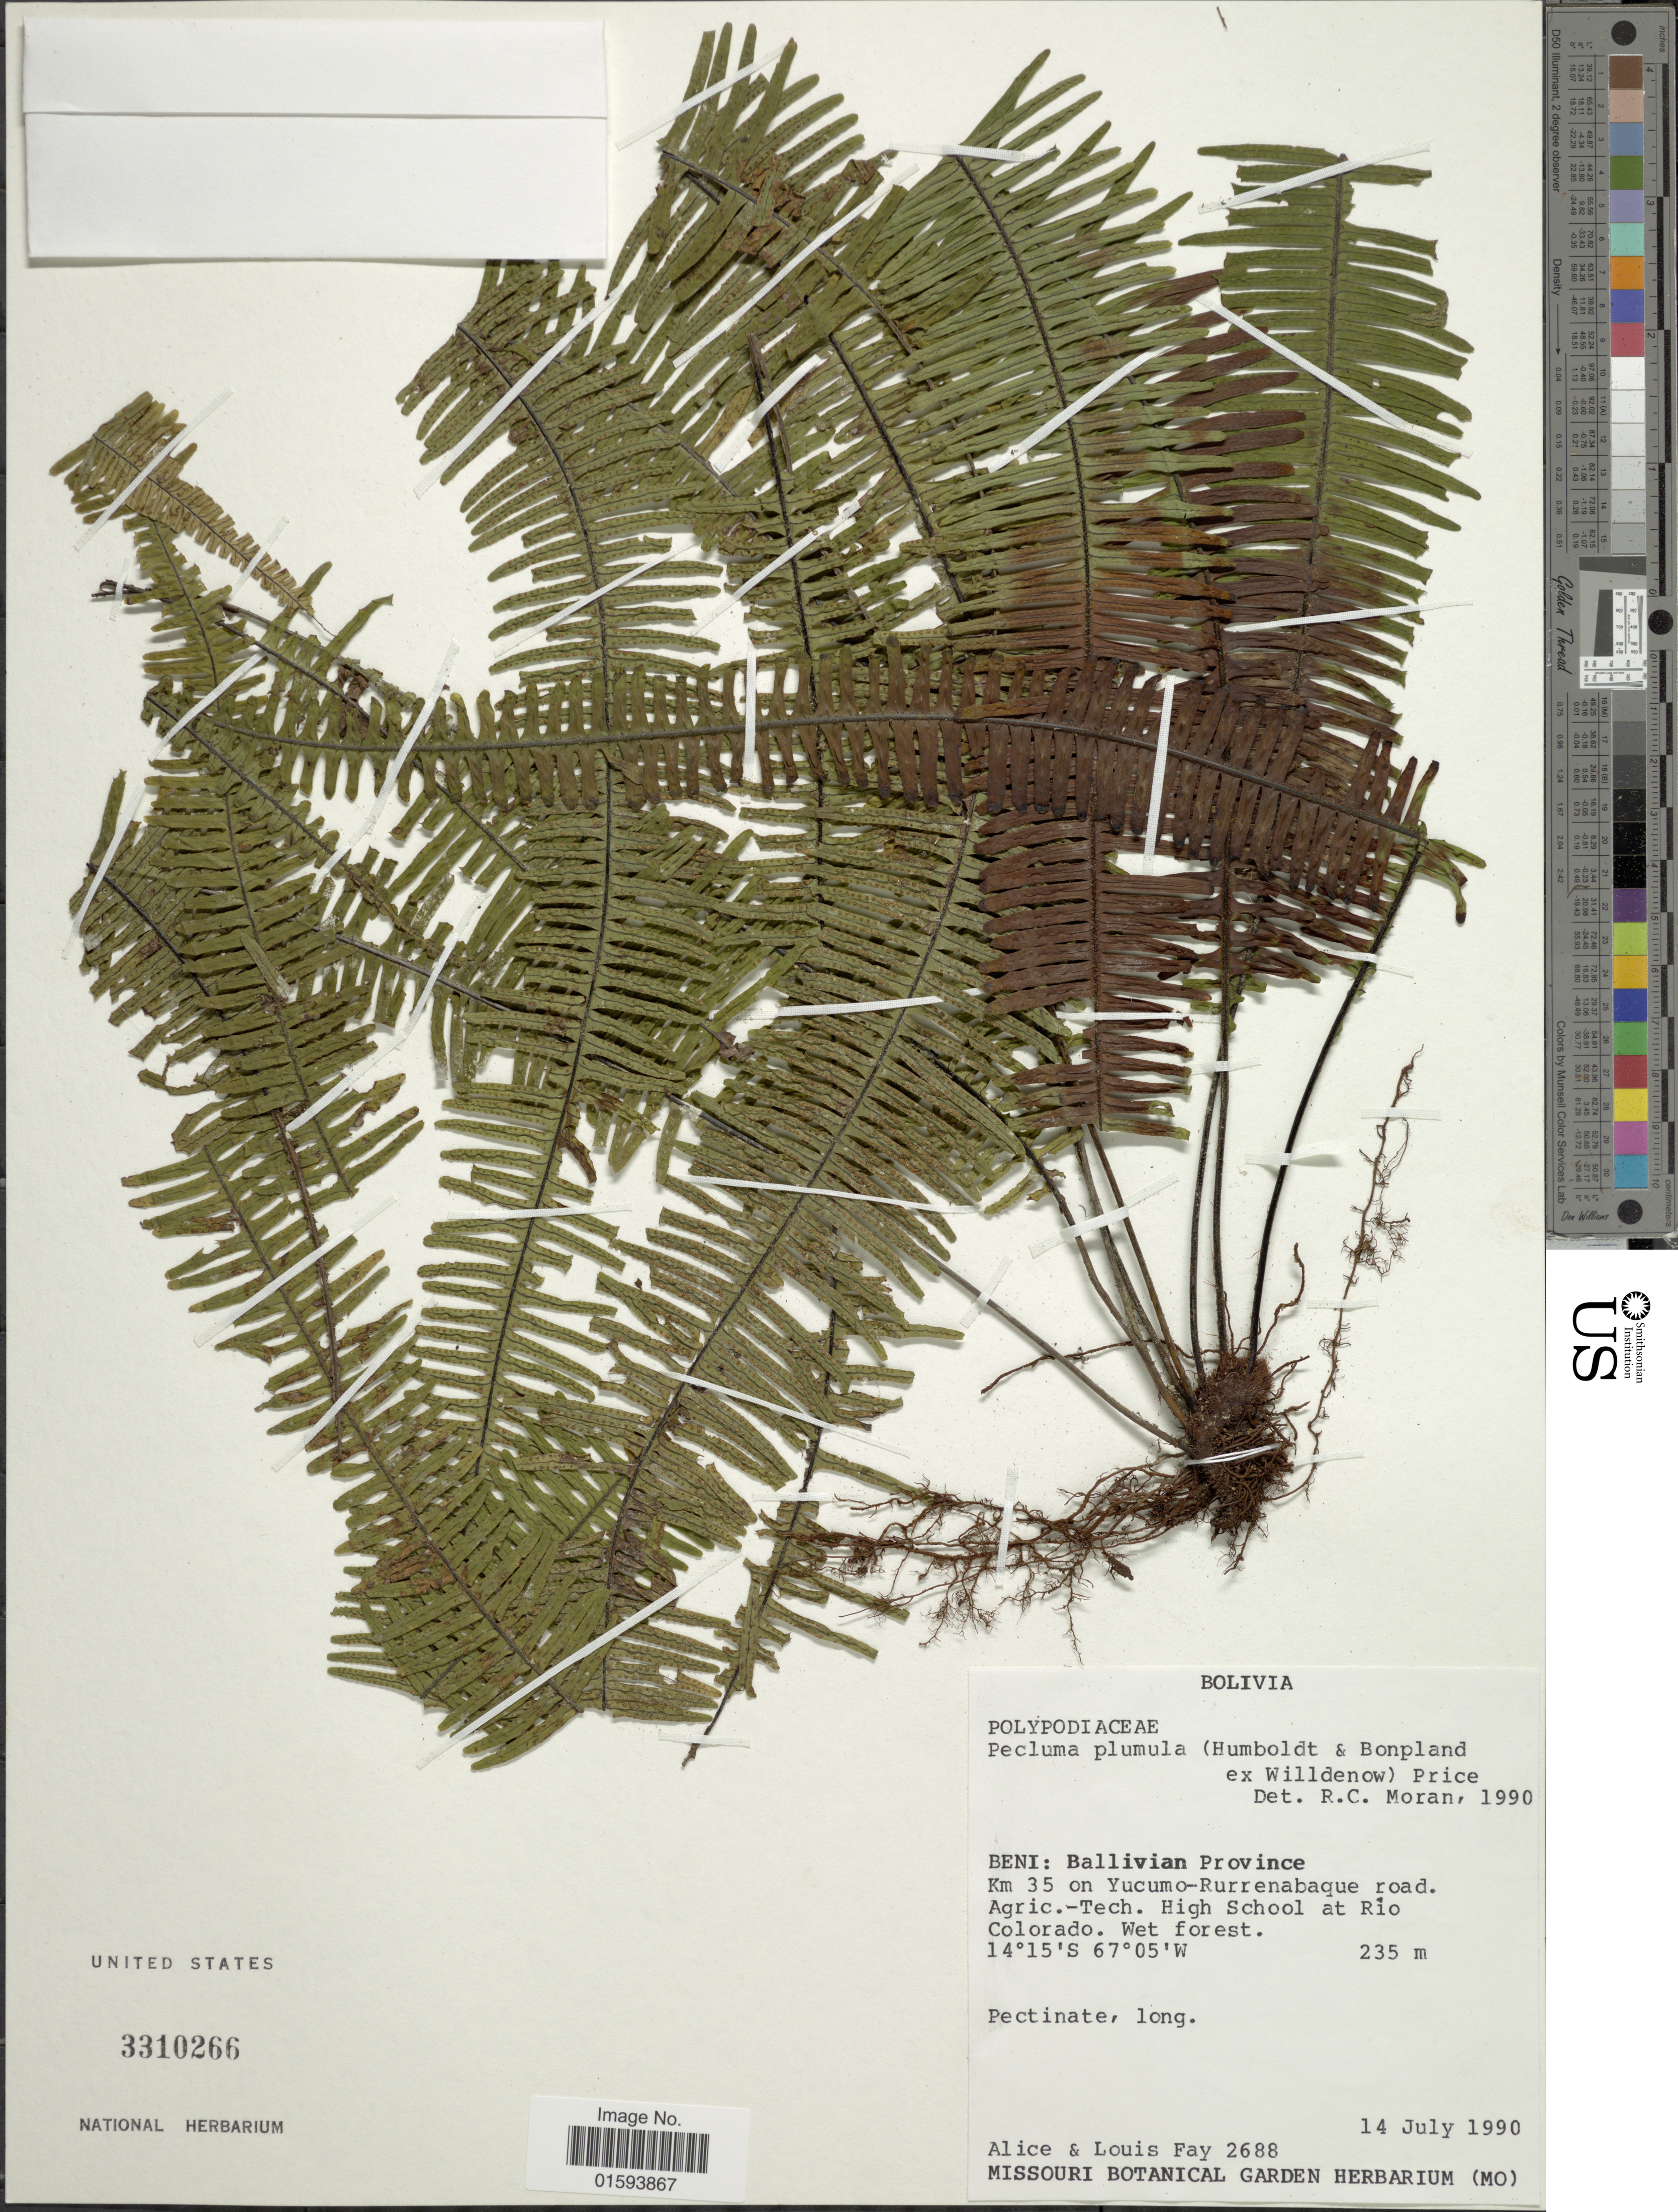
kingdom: Plantae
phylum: Tracheophyta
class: Polypodiopsida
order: Polypodiales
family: Polypodiaceae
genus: Pecluma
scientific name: Pecluma plumula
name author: (Humb. & Bonpl. ex Willd.) M.G. Price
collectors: A. Fay & L. Fay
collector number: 2688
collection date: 1990-07-14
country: Bolivia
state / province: Beni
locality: Ballivian Province, Km 35 on Yucumo-Rurrenabaque road, Agric.-Tech, Highschool at Rio Colorado.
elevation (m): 235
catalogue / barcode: US 3310266